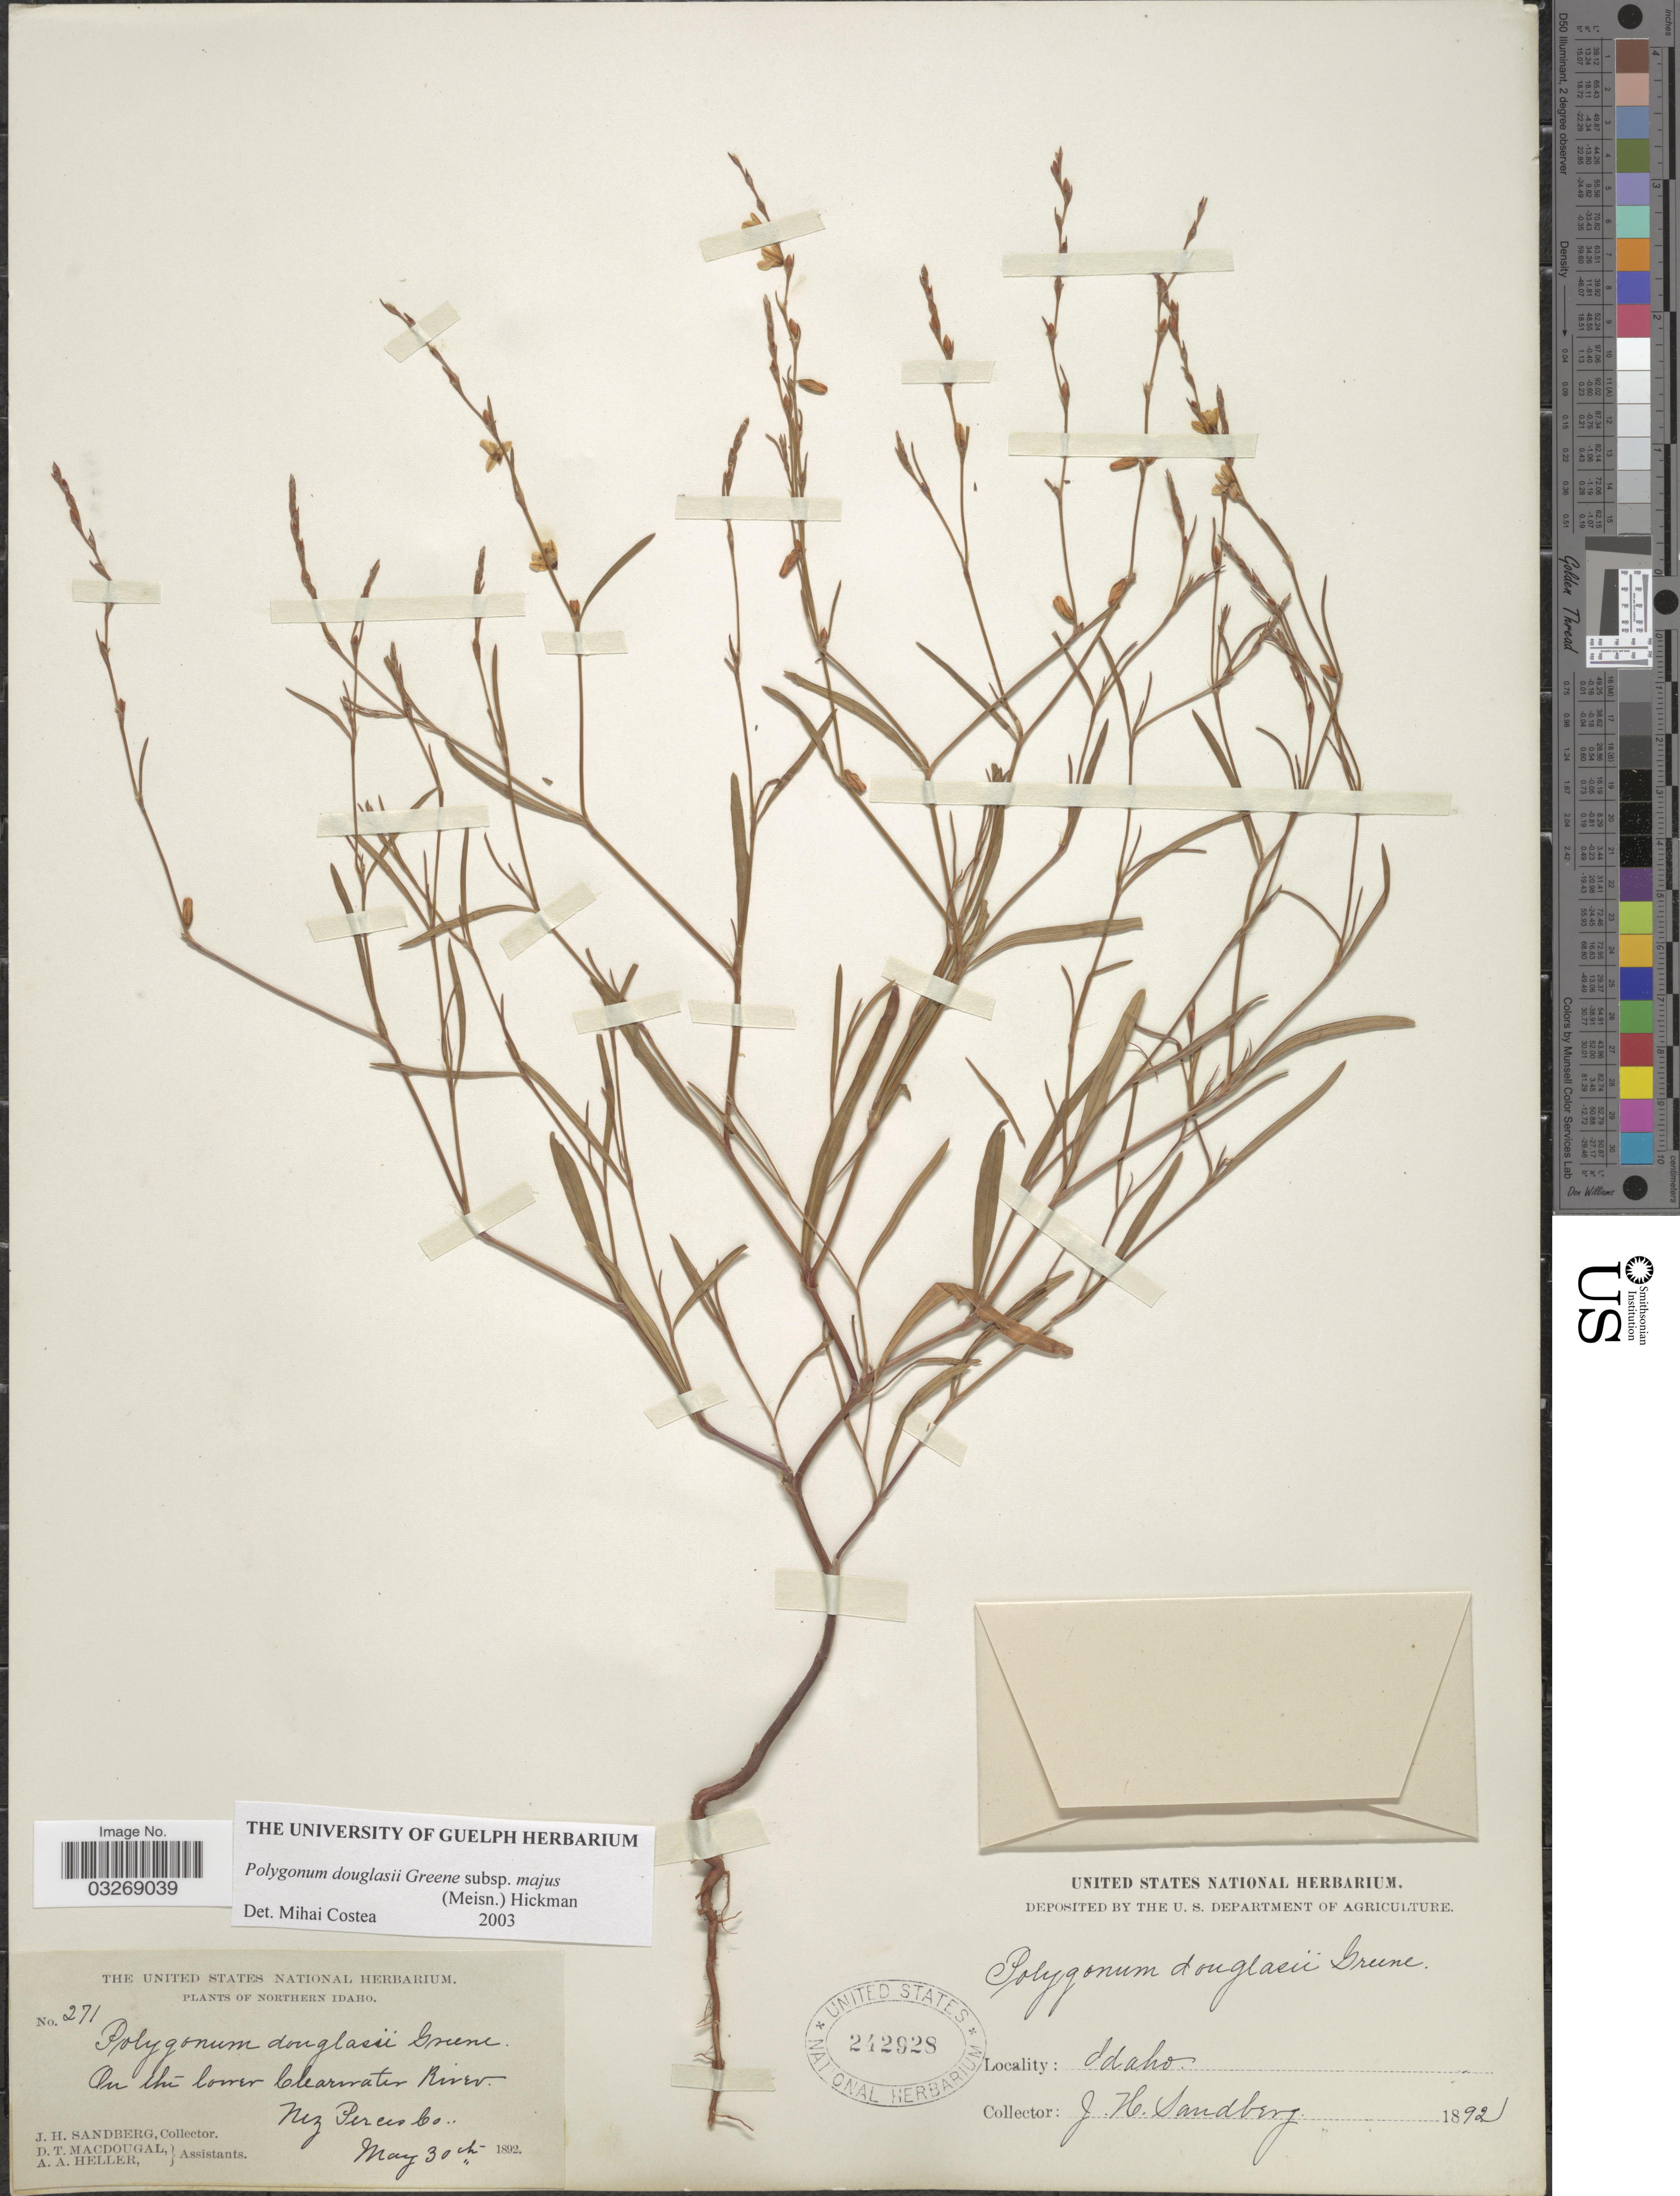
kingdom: Plantae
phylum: Tracheophyta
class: Magnoliopsida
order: Caryophyllales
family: Polygonaceae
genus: Polygonum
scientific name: Polygonum douglasii subsp. majus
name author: (Meisn.) Hickman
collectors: J. H. Sandberg, D. T. MacDougal & A. A. Heller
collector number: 271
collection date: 1892-05-30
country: United States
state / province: Idaho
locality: Northern Idaho. On the lower Clearwater River. Nez Perces Co.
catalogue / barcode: US 242928